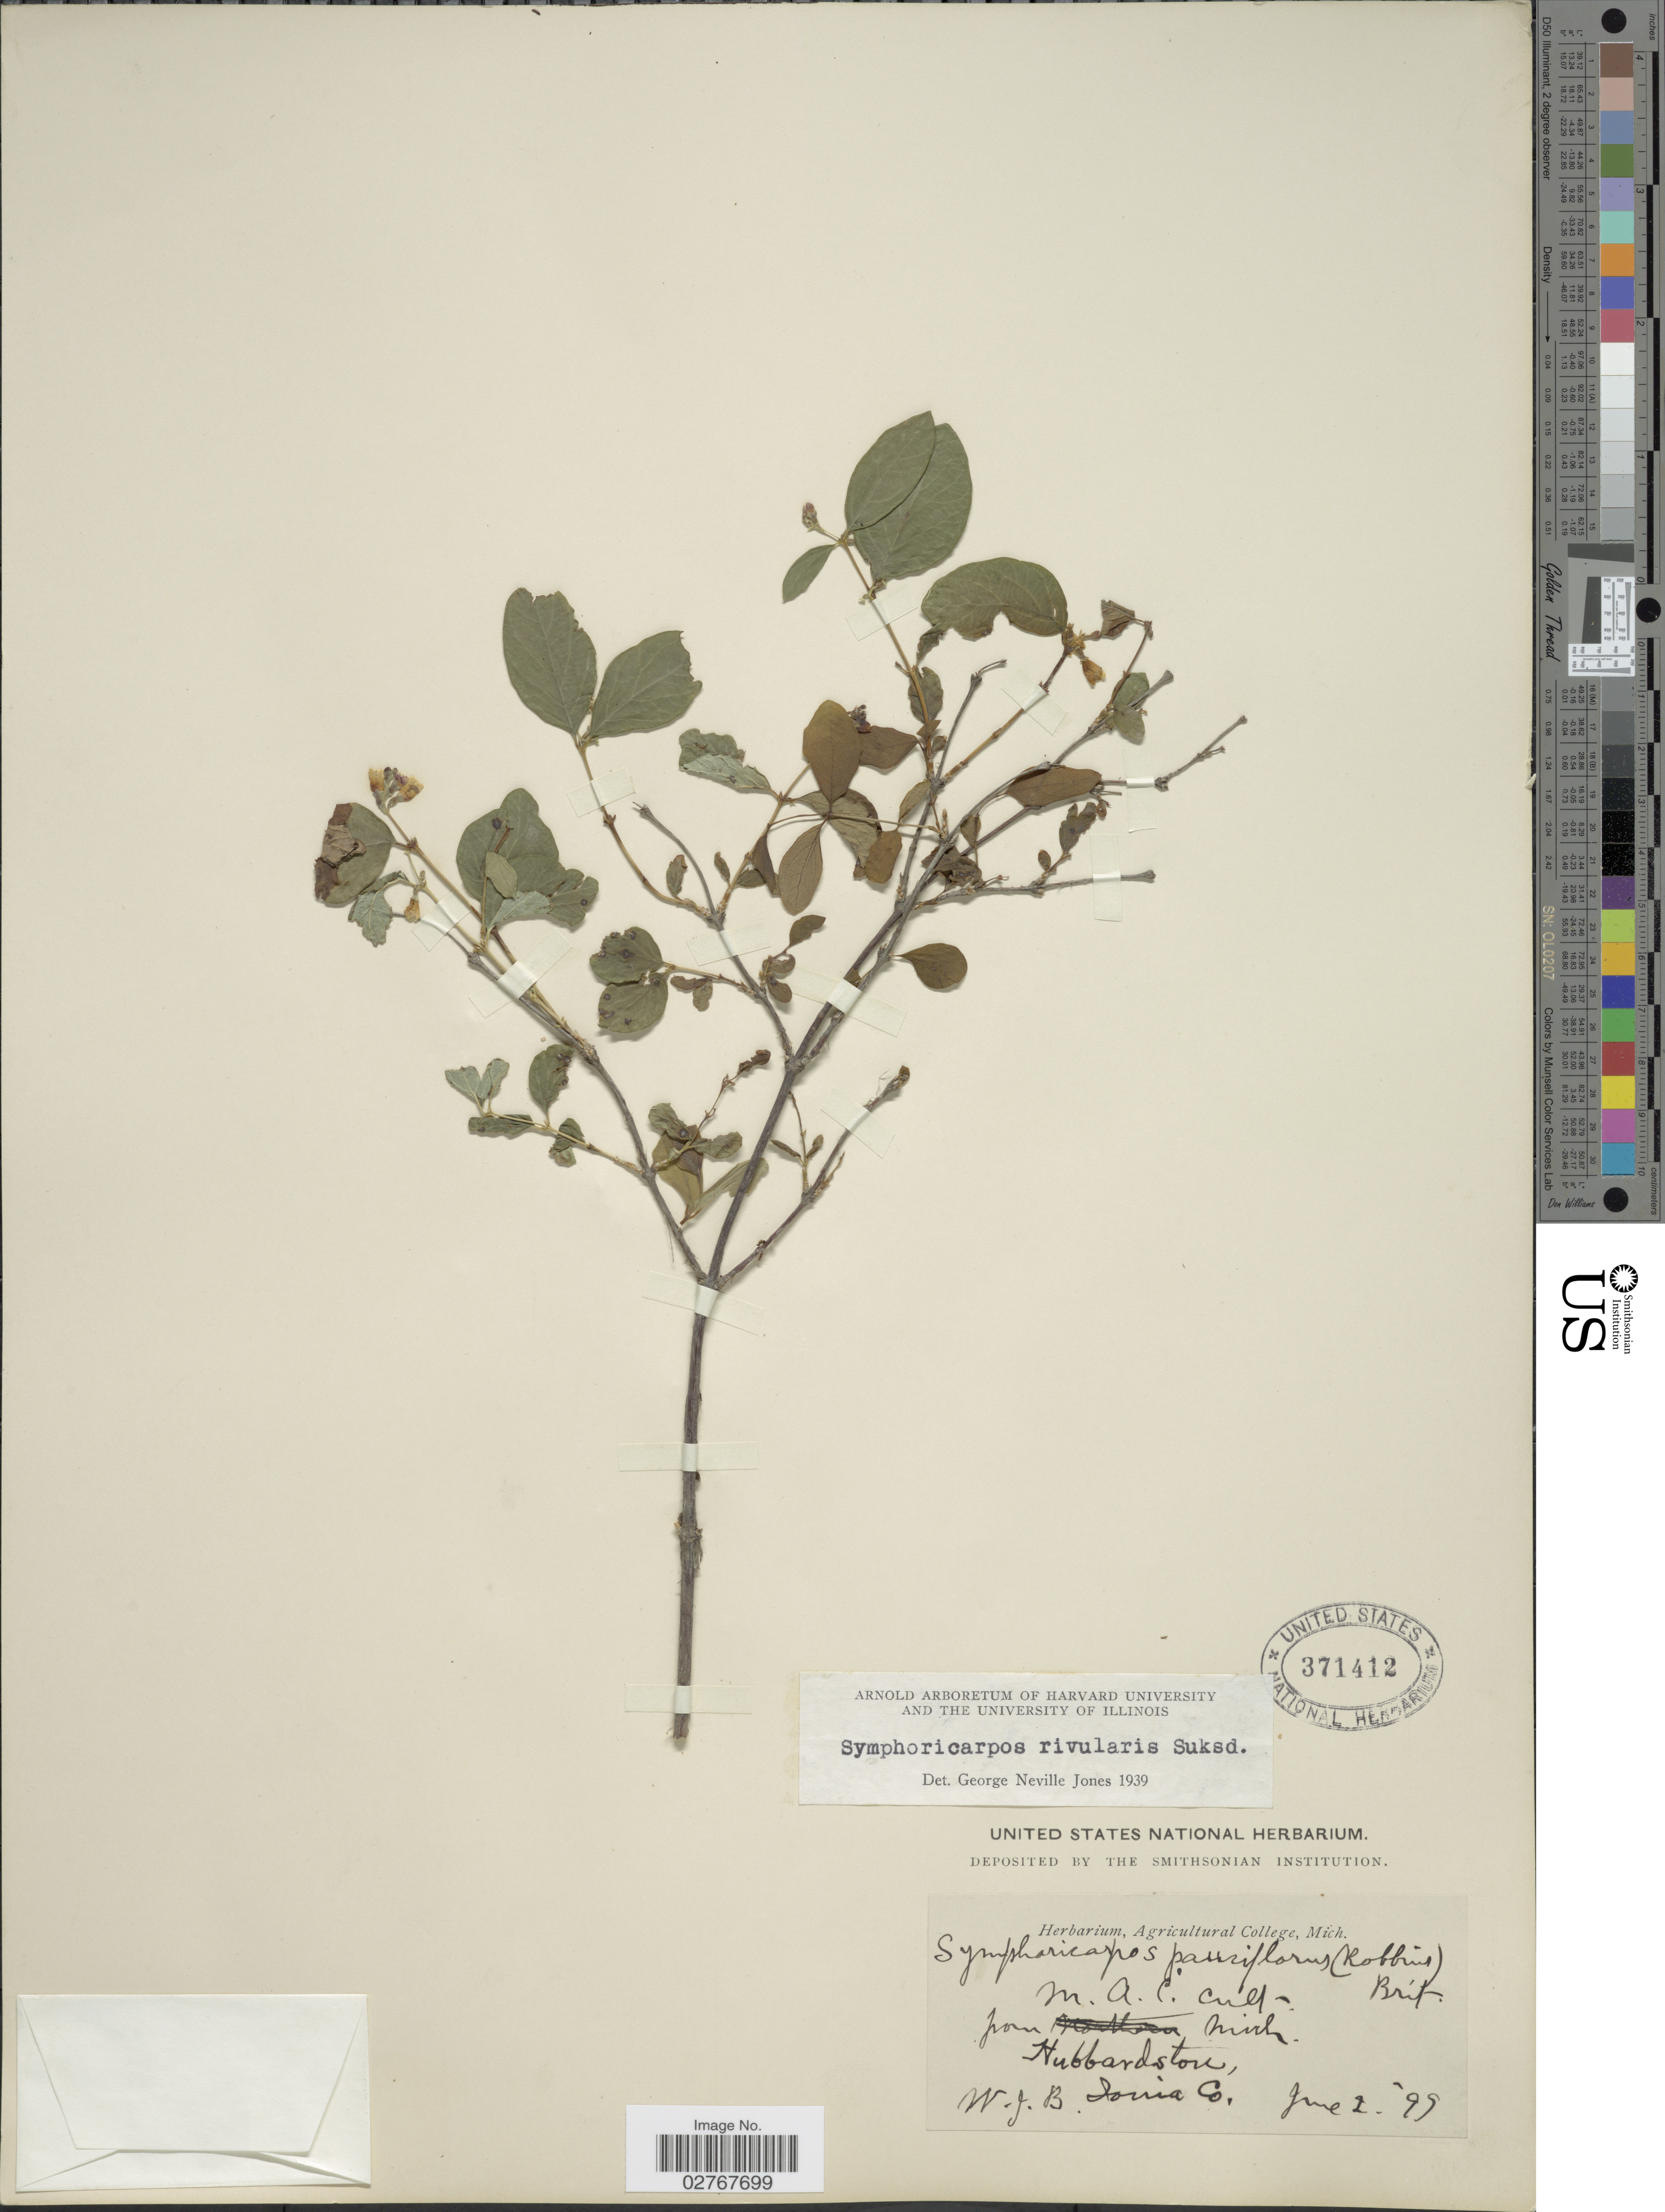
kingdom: Plantae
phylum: Tracheophyta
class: Magnoliopsida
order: Dipsacales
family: Caprifoliaceae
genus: Symphoricarpos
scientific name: Symphoricarpos rivularis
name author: Suksd.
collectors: W.J.B.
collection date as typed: Transcribed d/m/y: 2/6/99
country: United States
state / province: Michigan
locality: M.A.C., Hubbardston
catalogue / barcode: US 371412